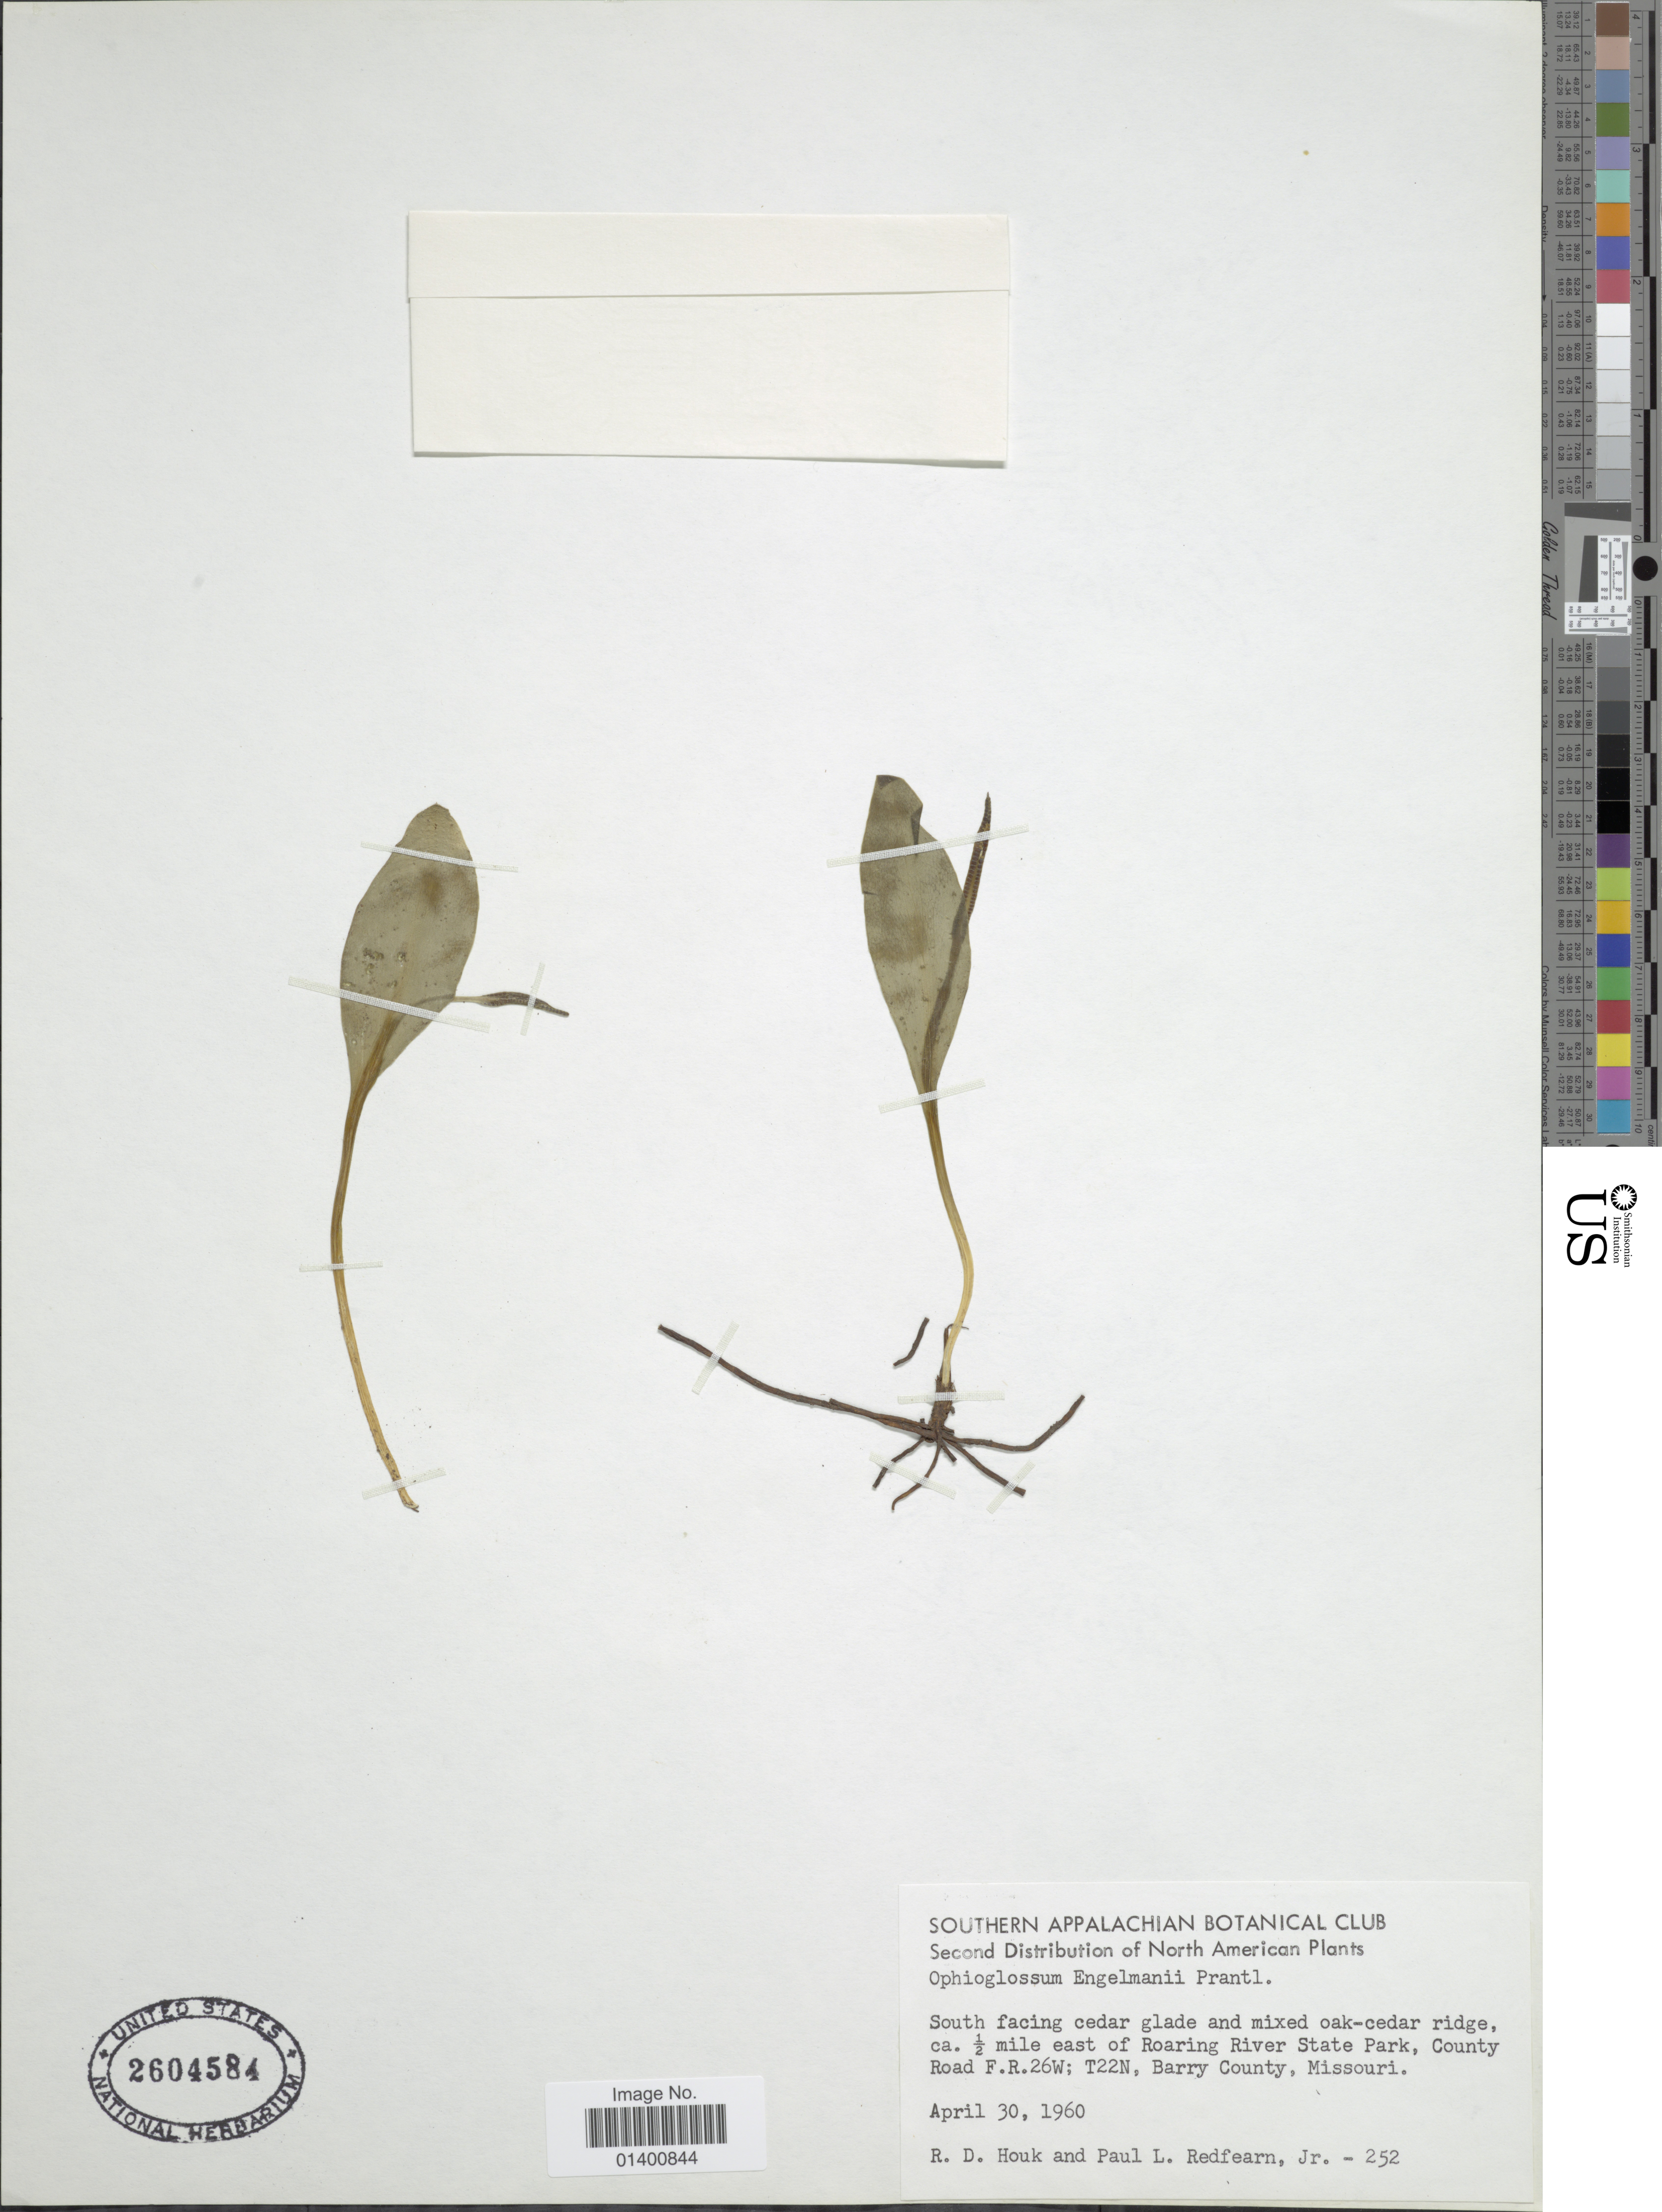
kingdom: Plantae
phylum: Tracheophyta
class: Polypodiopsida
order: Ophioglossales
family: Ophioglossaceae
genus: Ophioglossum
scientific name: Ophioglossum engelmannii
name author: Prantl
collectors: R. Houk & P. L. Redfearn Jr.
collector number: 252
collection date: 1960-04-30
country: United States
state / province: Missouri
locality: Ca. ½ mile east of Roaring River State Park, County Road F.R. 26W; T22N, Barry County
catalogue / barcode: US 2604584